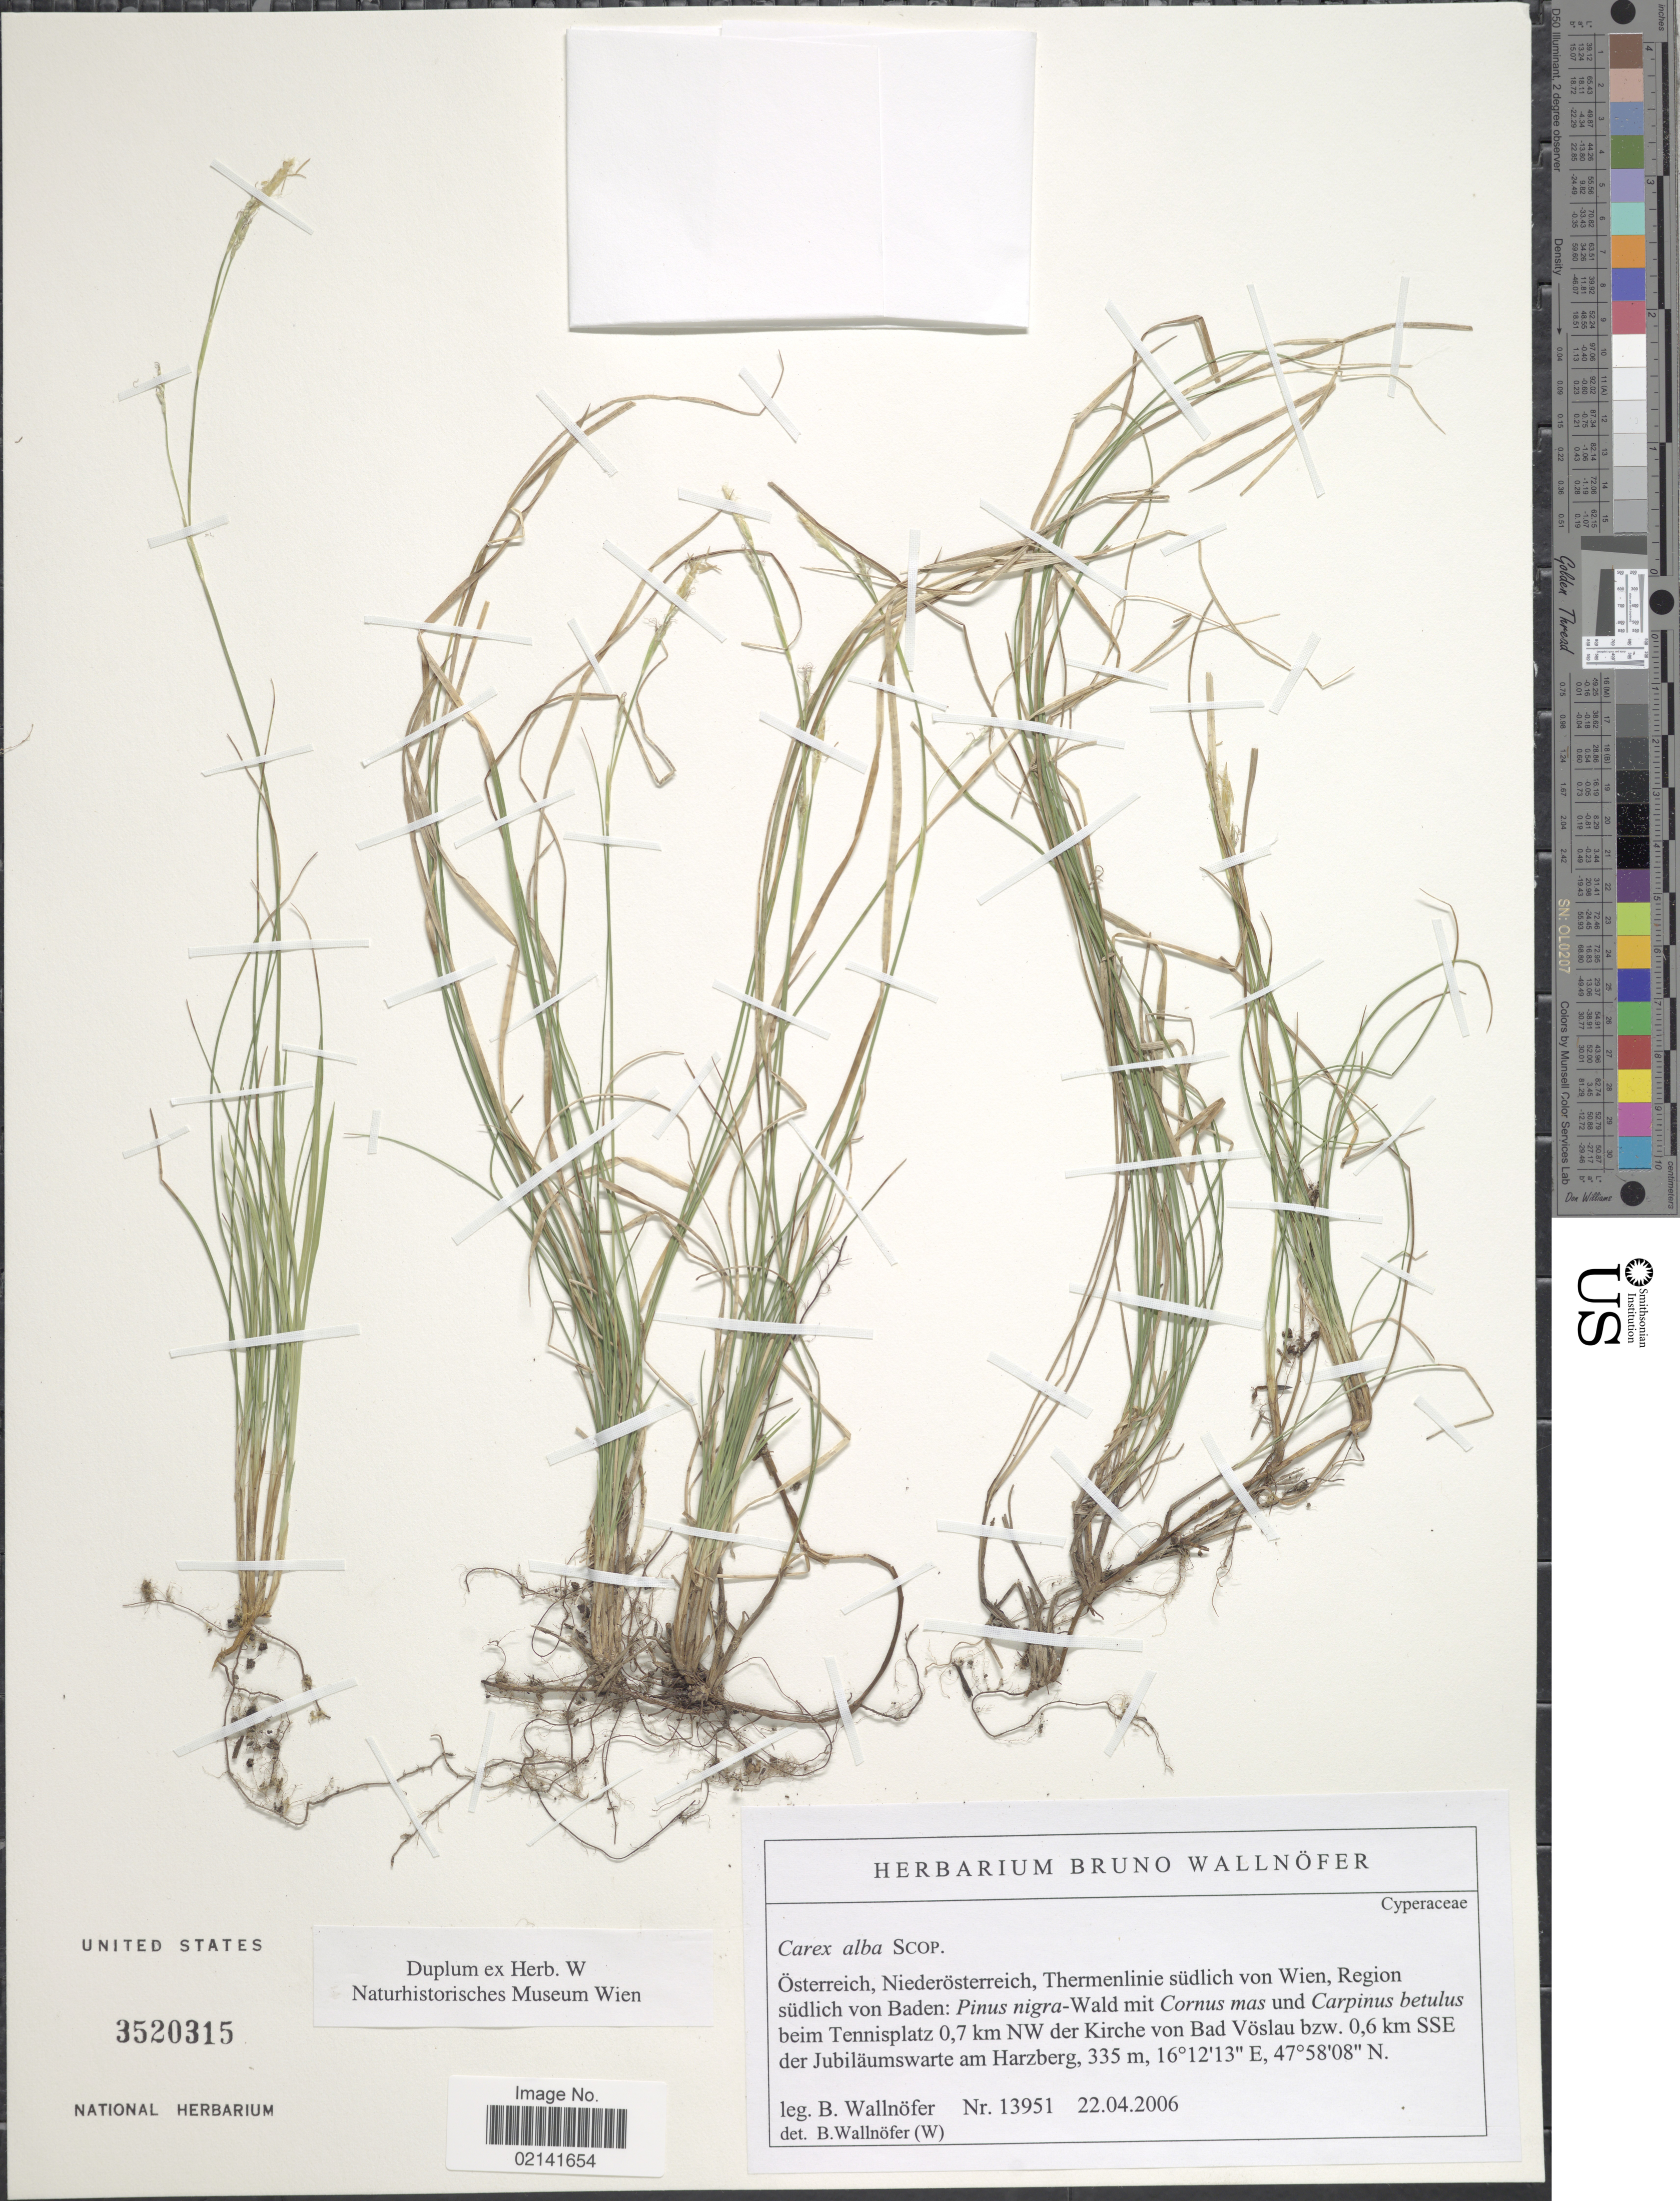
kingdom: Plantae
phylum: Tracheophyta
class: Liliopsida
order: Poales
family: Cyperaceae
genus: Carex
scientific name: Carex alba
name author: Scop.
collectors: B. Wallnöfer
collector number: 13951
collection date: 2006-04-22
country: Austria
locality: Osterreich, Niederosterreich, Thermenlinie sudlich von Wien, Region sudlich von Baden. Beim Tennisplatz 0.7 km NW der Kirche von Bad Voslau bzw. 0.6 km SSE der Jubilaumswarte am Harzberg.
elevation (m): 335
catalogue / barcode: US 3520315